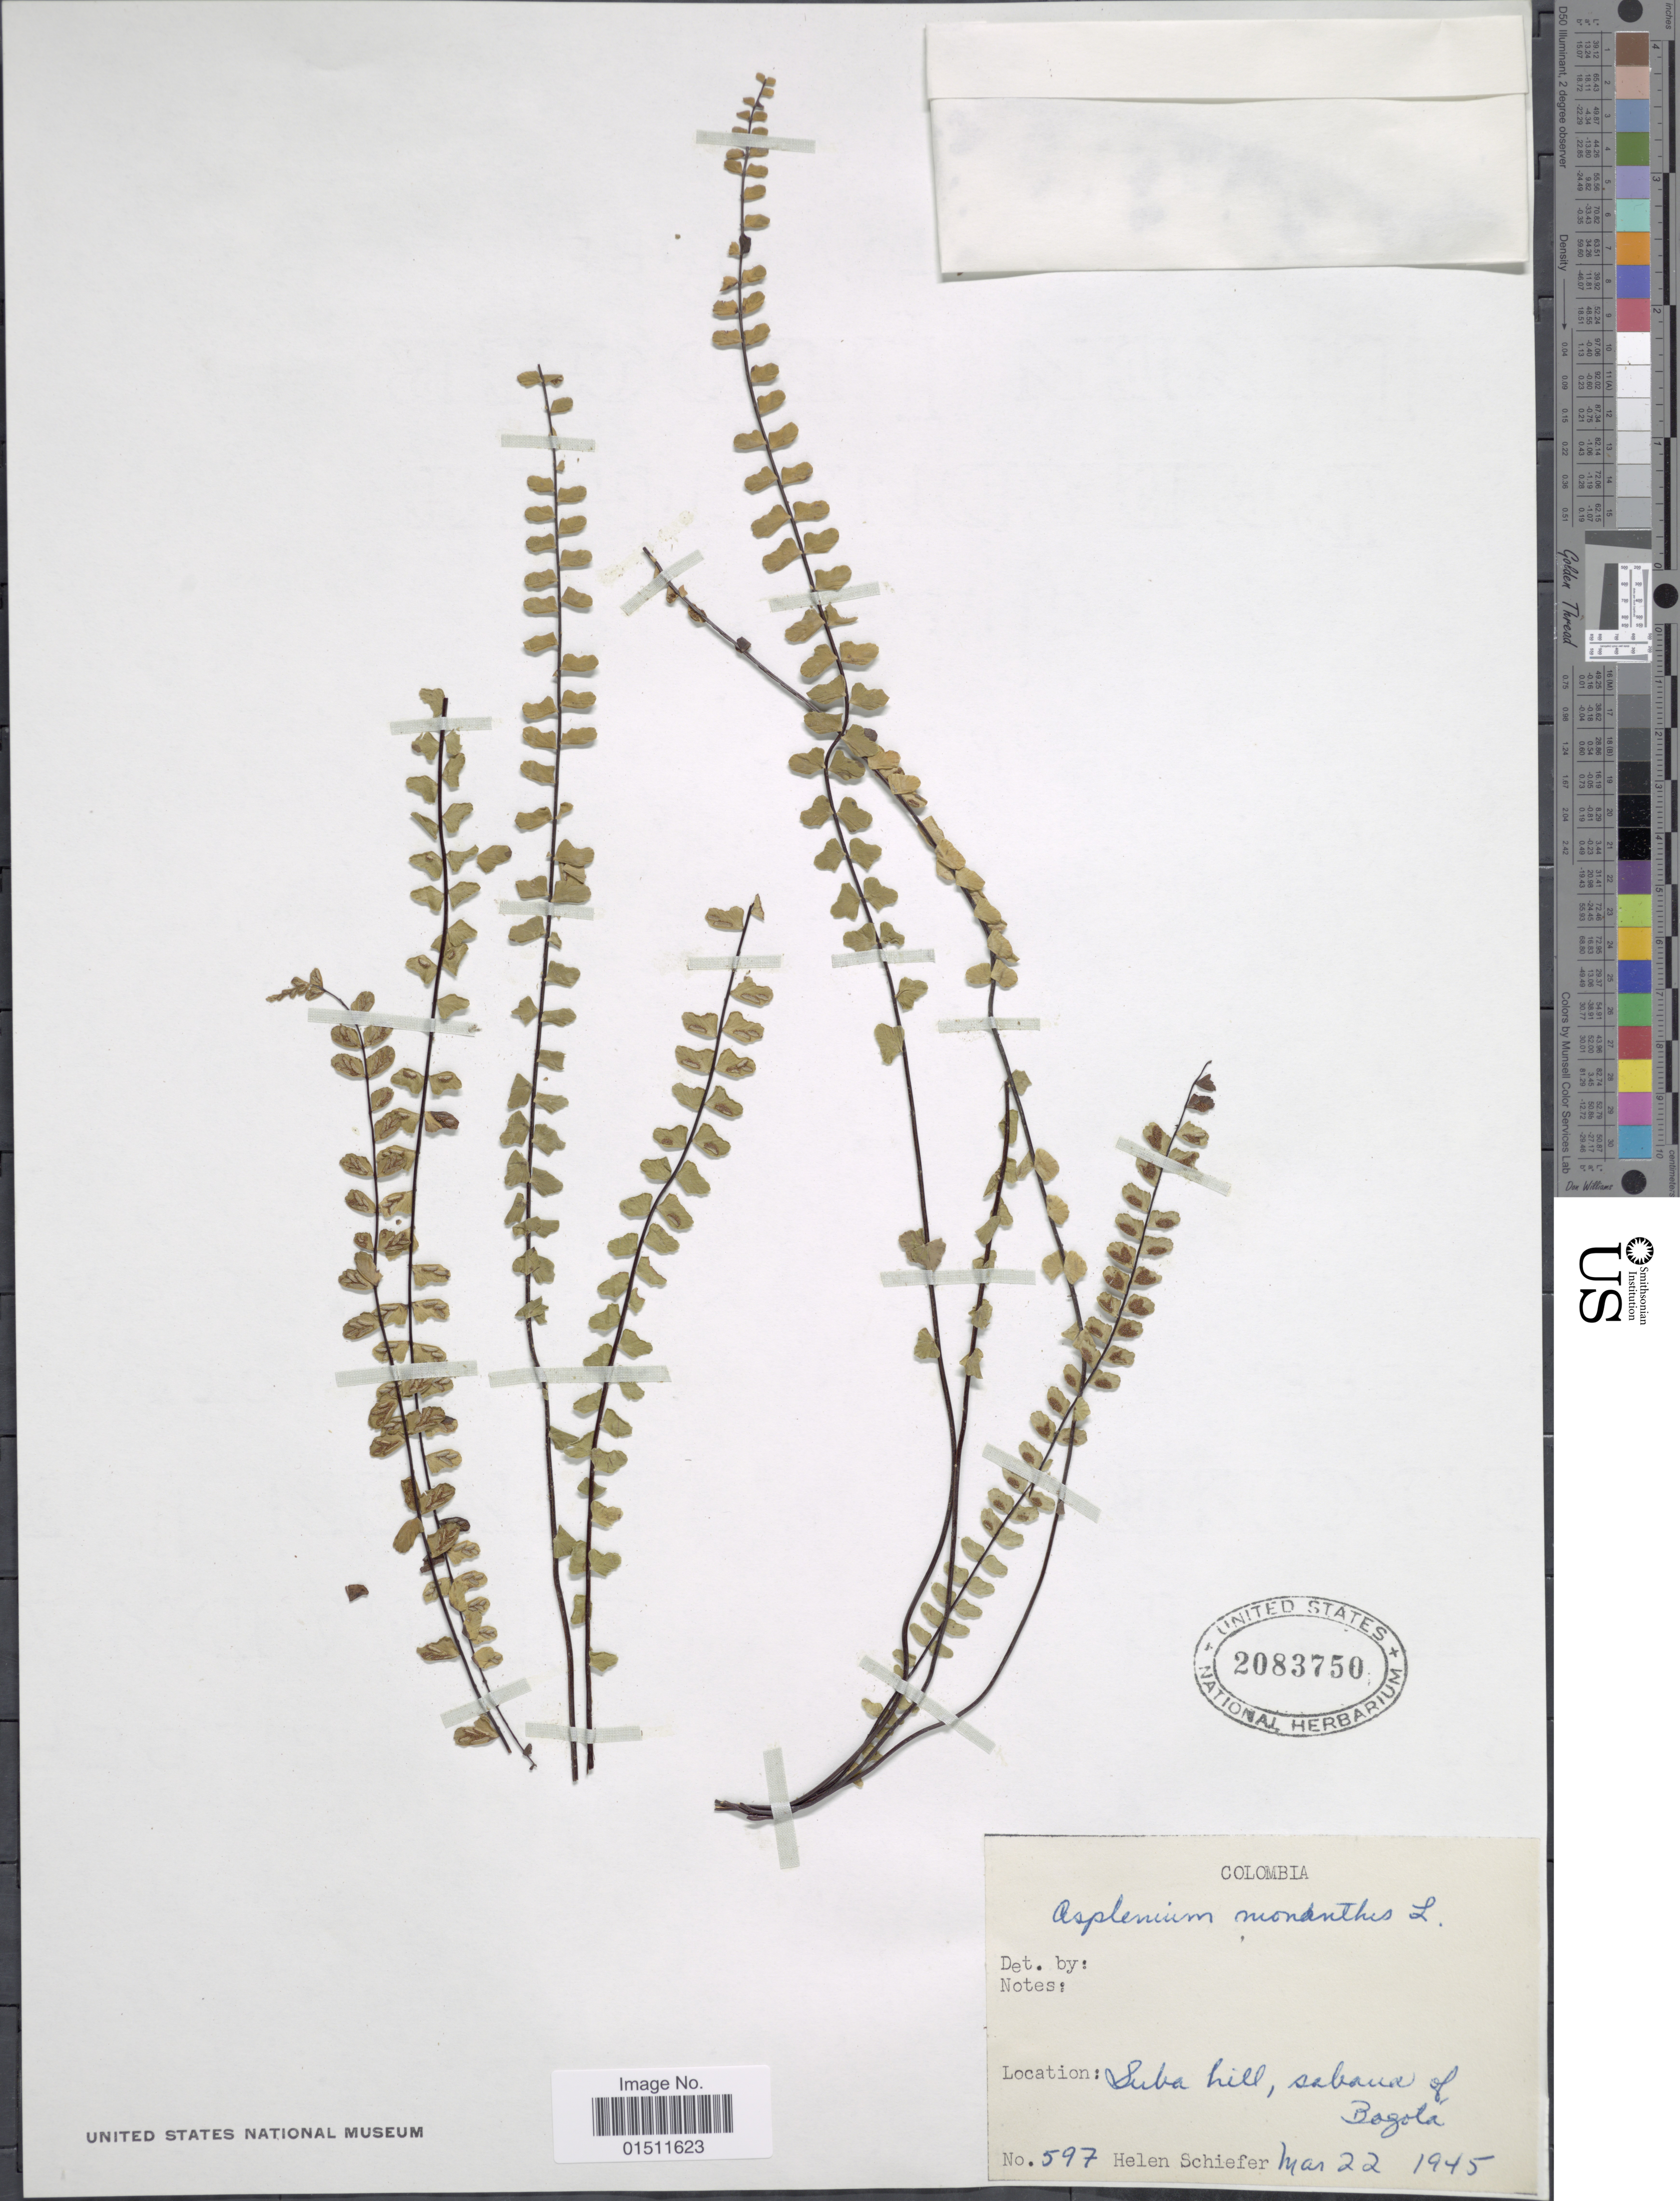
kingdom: Plantae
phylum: Tracheophyta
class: Polypodiopsida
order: Polypodiales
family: Aspleniaceae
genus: Asplenium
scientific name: Asplenium monanthes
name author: L.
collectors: H. Schiefer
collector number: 597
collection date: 1945-03-22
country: Colombia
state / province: Bogota D.C.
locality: Suba hill, sabana of Bogota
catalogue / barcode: US 2083750